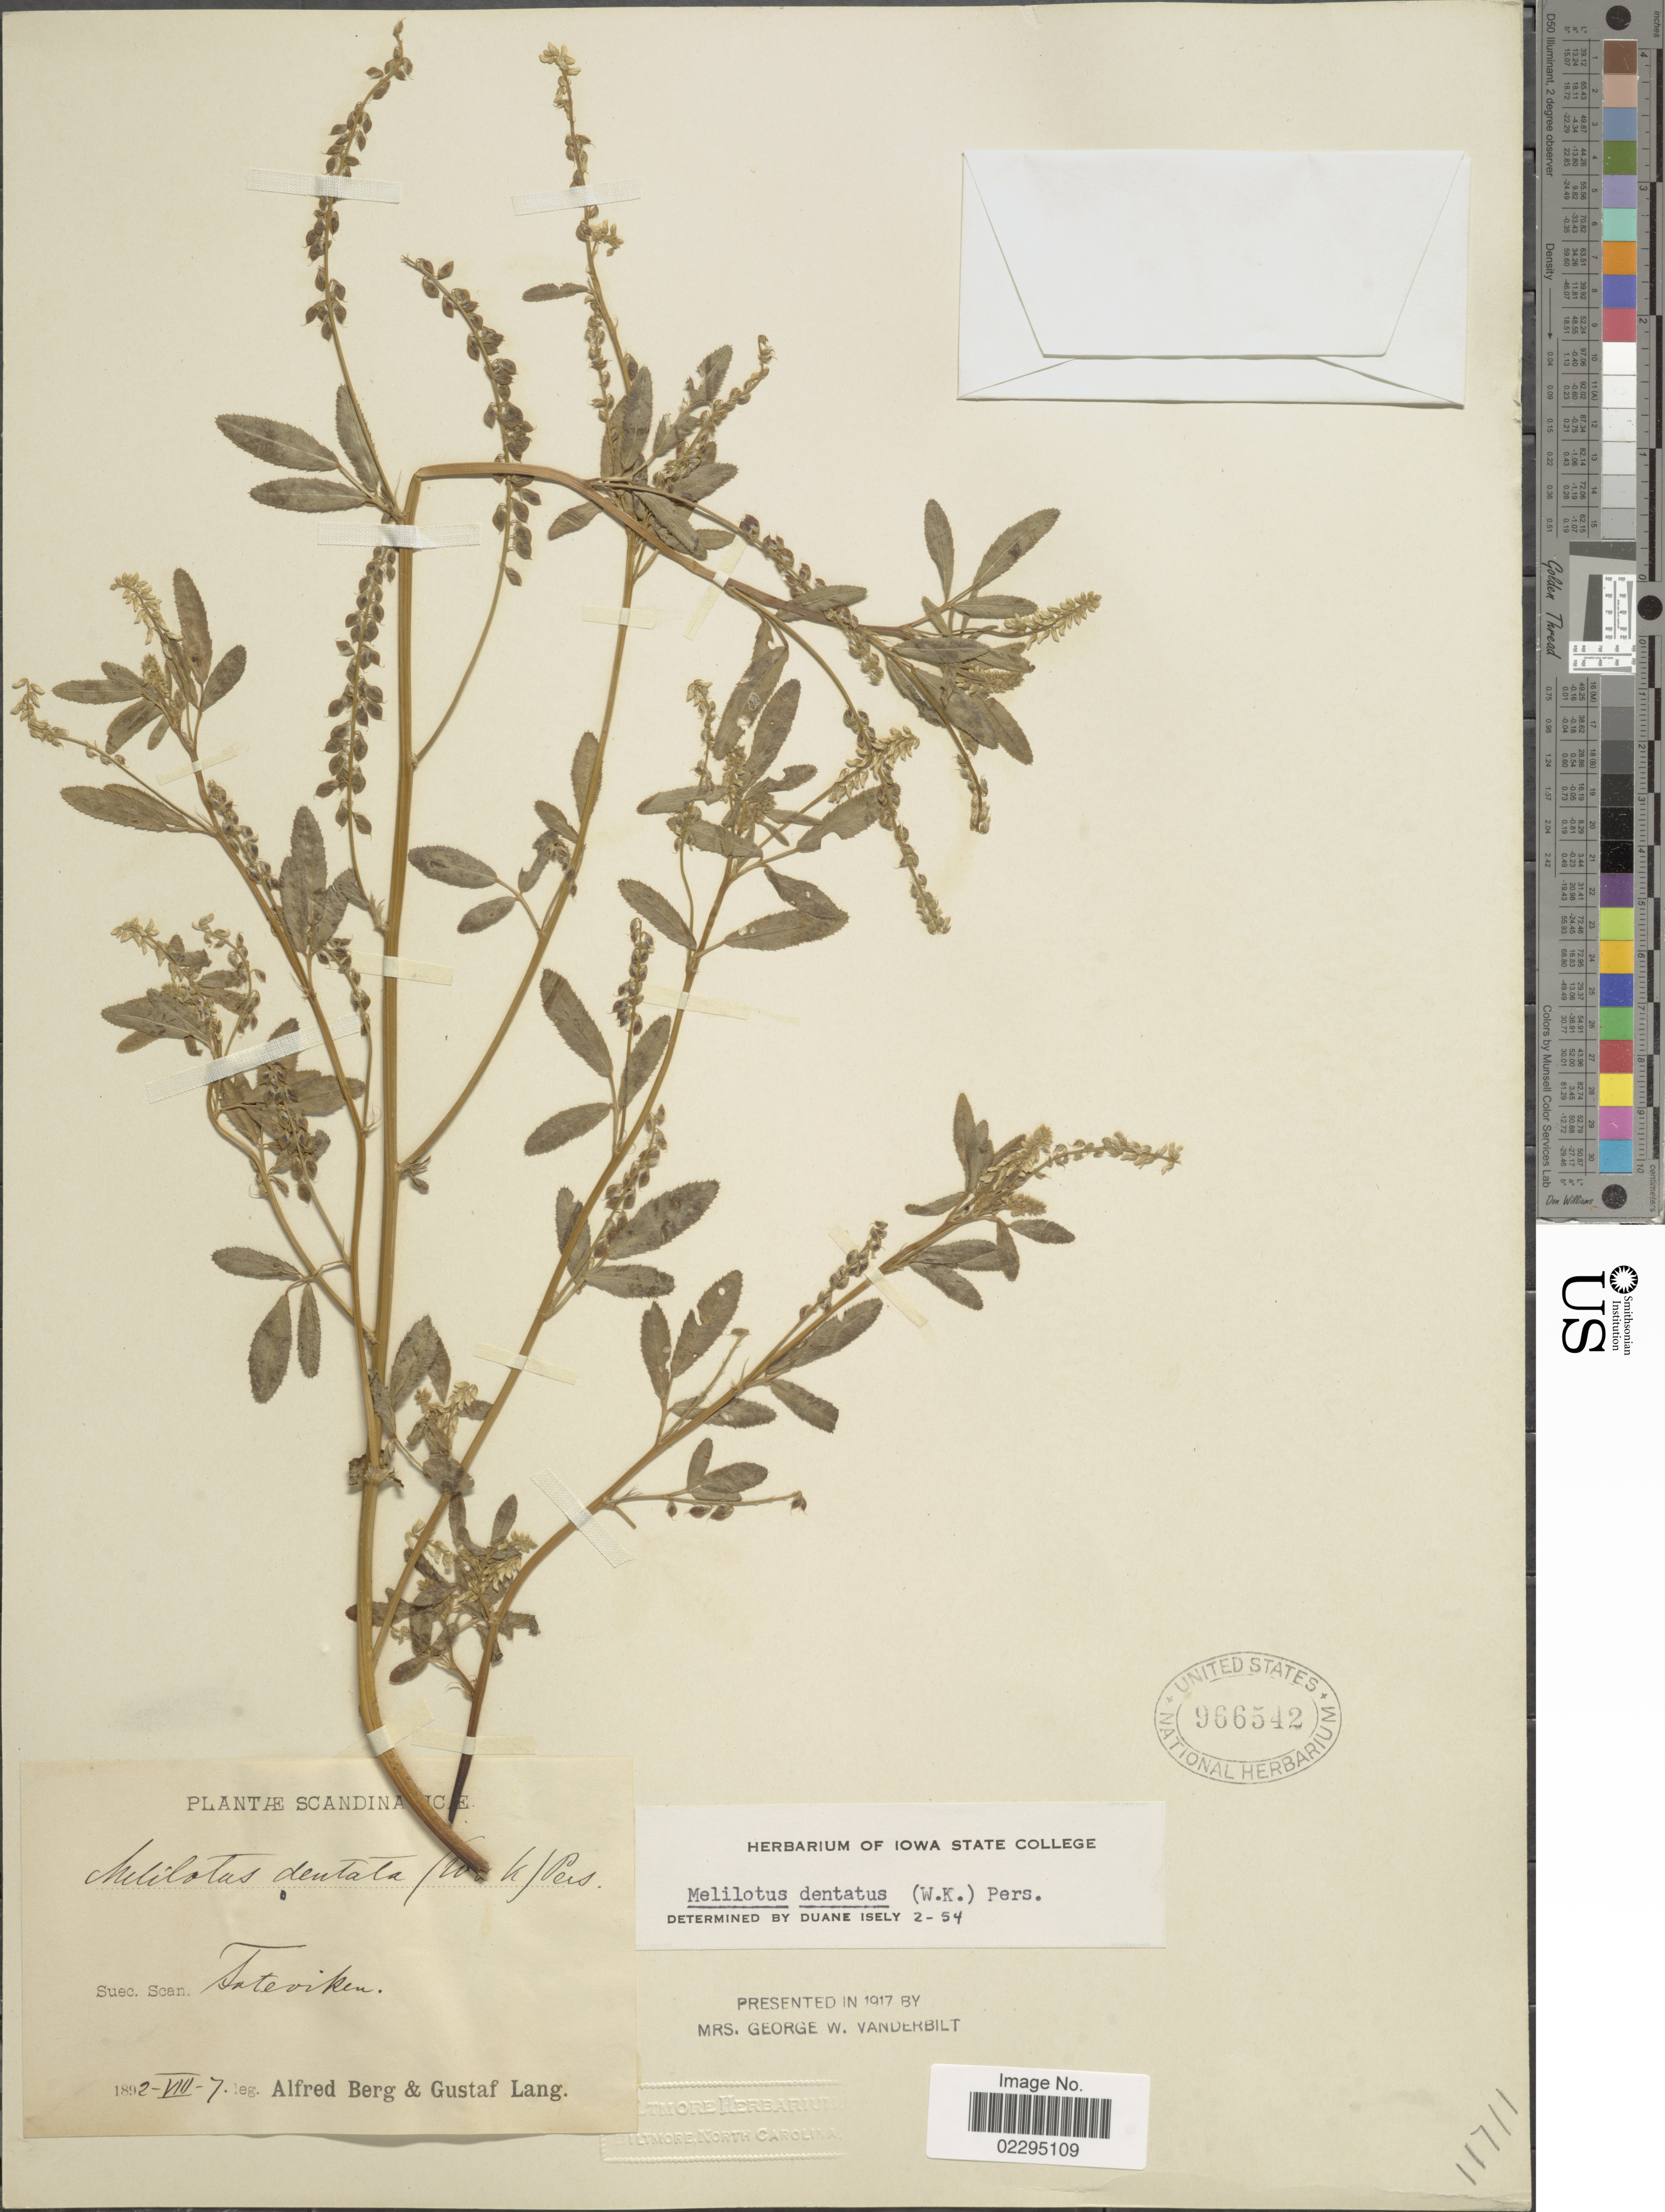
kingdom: Plantae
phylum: Tracheophyta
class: Magnoliopsida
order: Fabales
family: Fabaceae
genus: Melilotus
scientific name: Melilotus dentatus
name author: (Waldst. & Kit.) Pers.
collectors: A. Berg & G. Lang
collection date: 1892-08-07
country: Sweden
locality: Suec. Scan. Tateviken [interpreted].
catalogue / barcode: US 966542